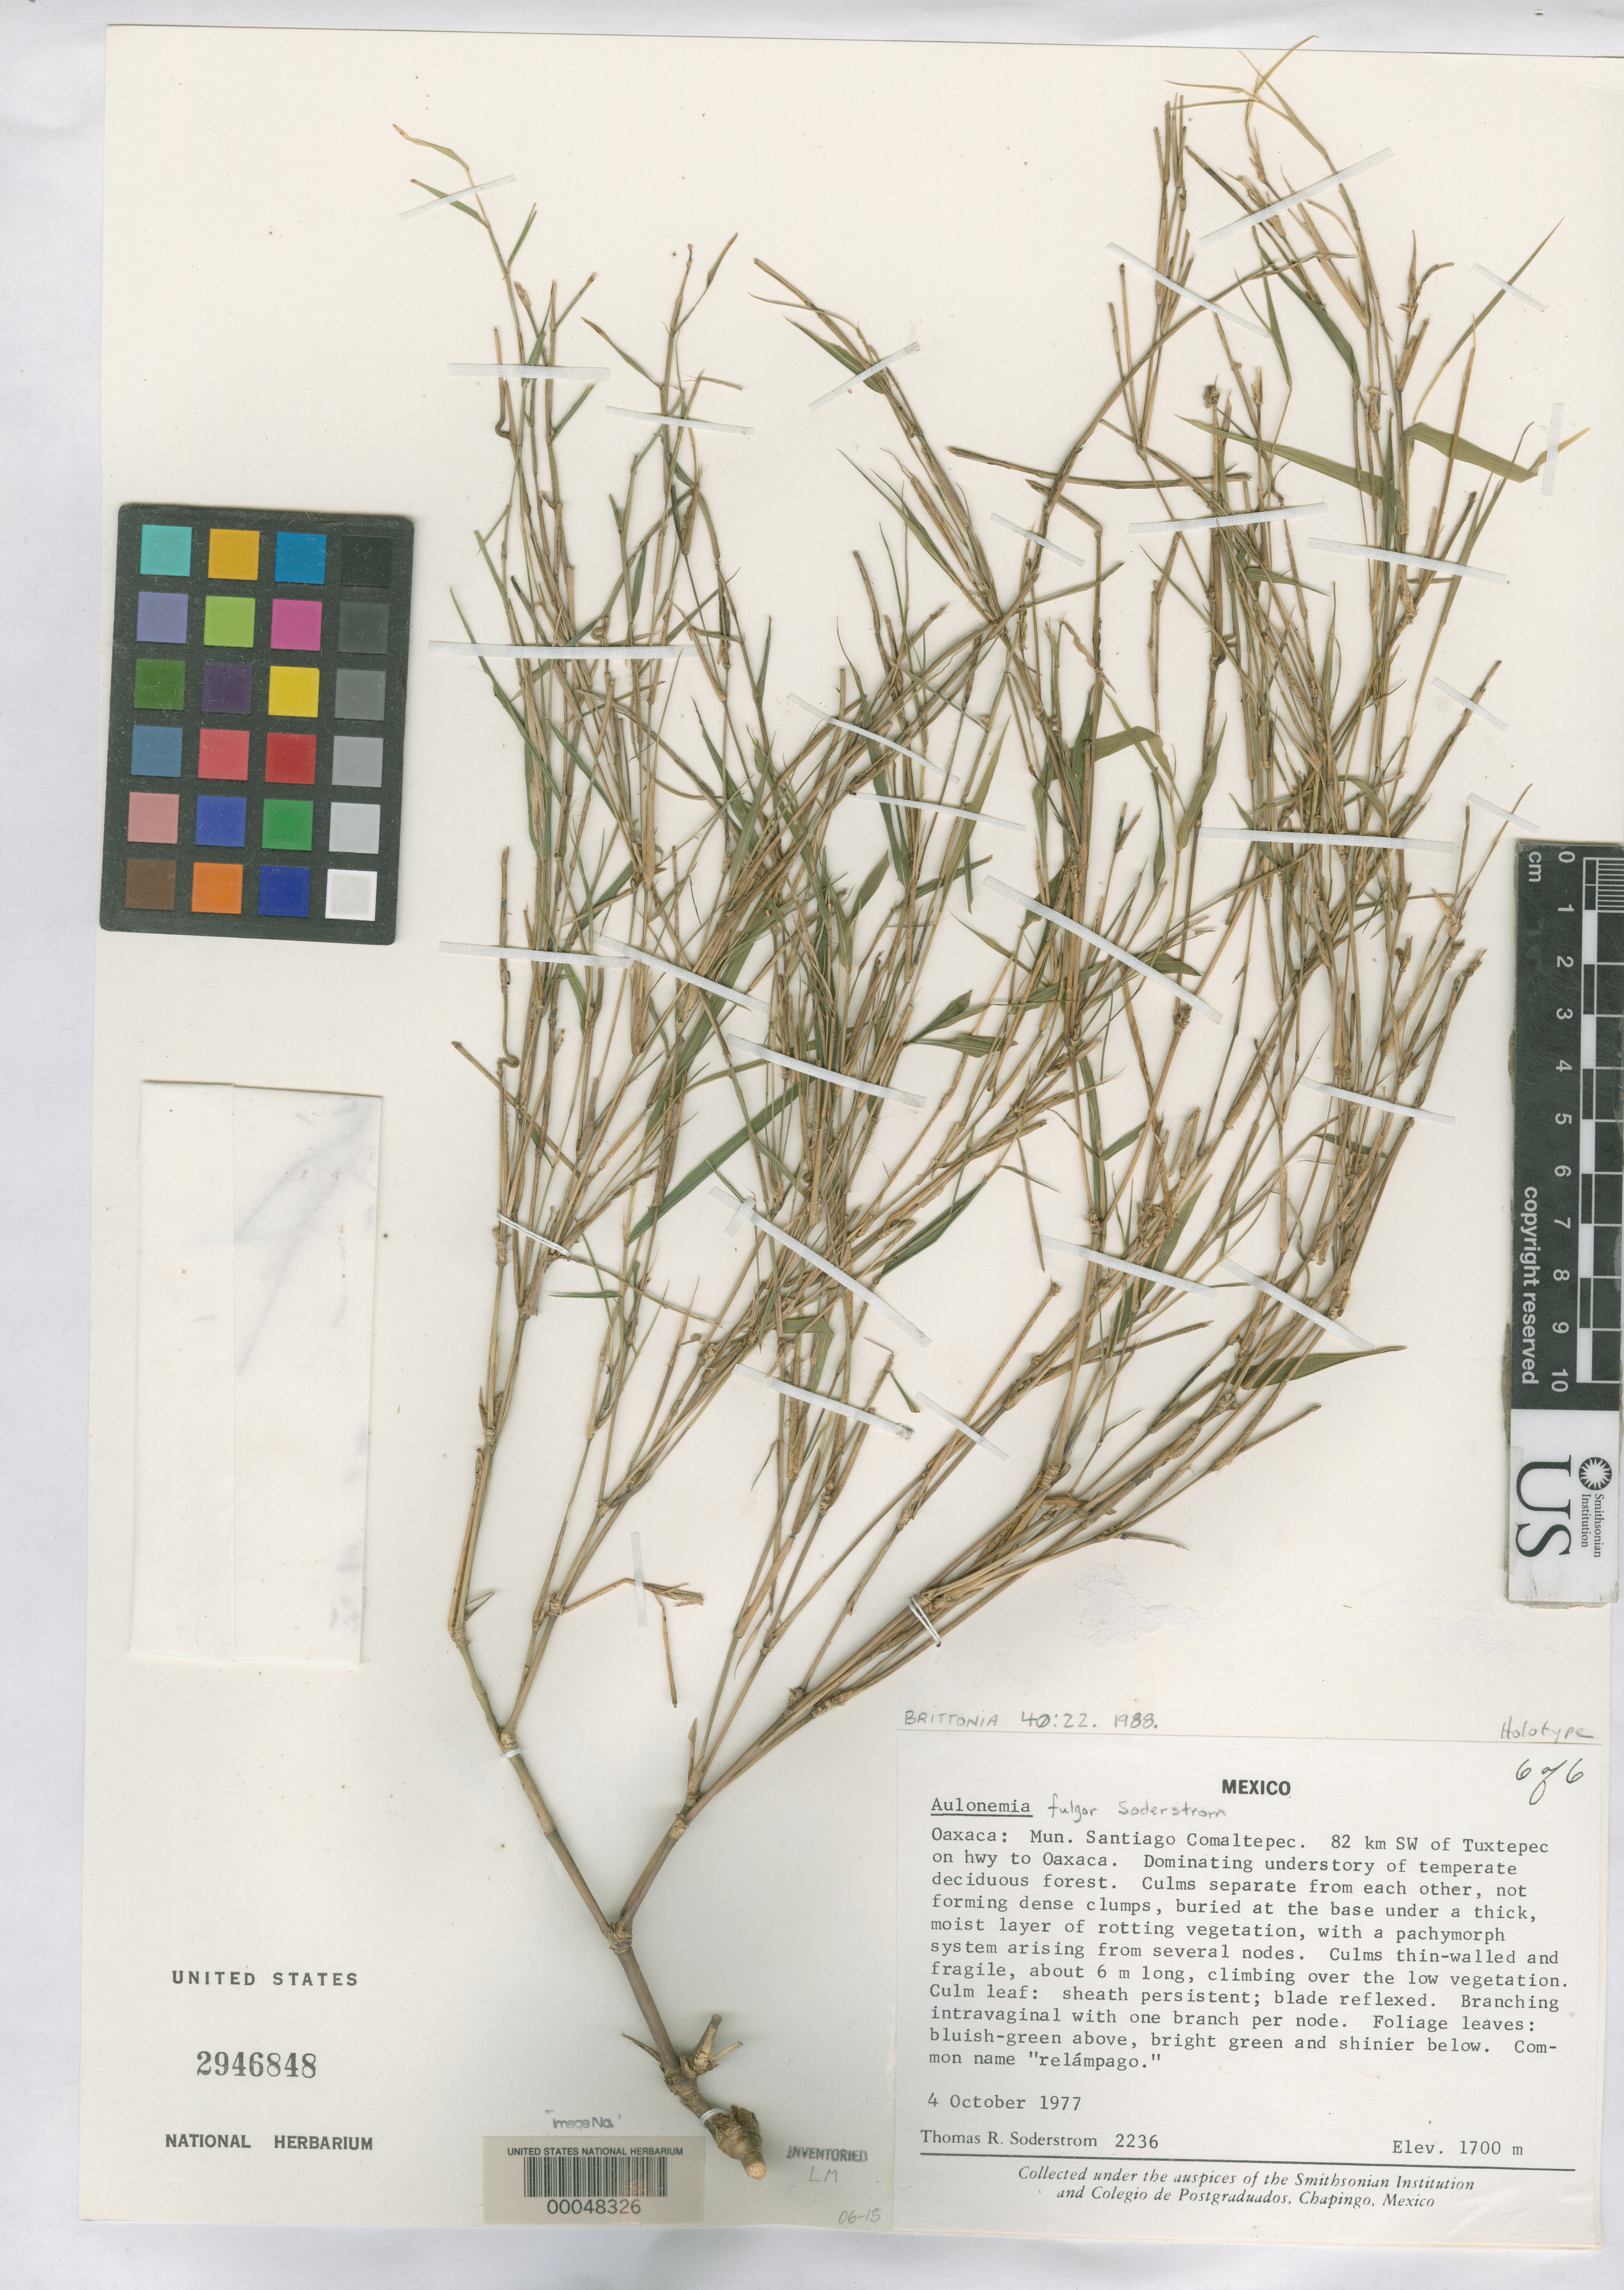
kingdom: Plantae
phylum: Tracheophyta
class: Liliopsida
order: Poales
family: Poaceae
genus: Aulonemia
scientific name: Aulonemia fulgor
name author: Soderstr.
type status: Holotype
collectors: T. R. Soderstrom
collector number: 2236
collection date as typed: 04 Oct 1977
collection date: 1977-10-04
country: Mexico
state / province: Oaxaca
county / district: Santiago Comaltepec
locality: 82 km. SW of Tuxtepec on hwy to Oaxaca.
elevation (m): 1700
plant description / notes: Addition (holo?) type material filed separately with bulky bamboos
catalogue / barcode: US 2946848